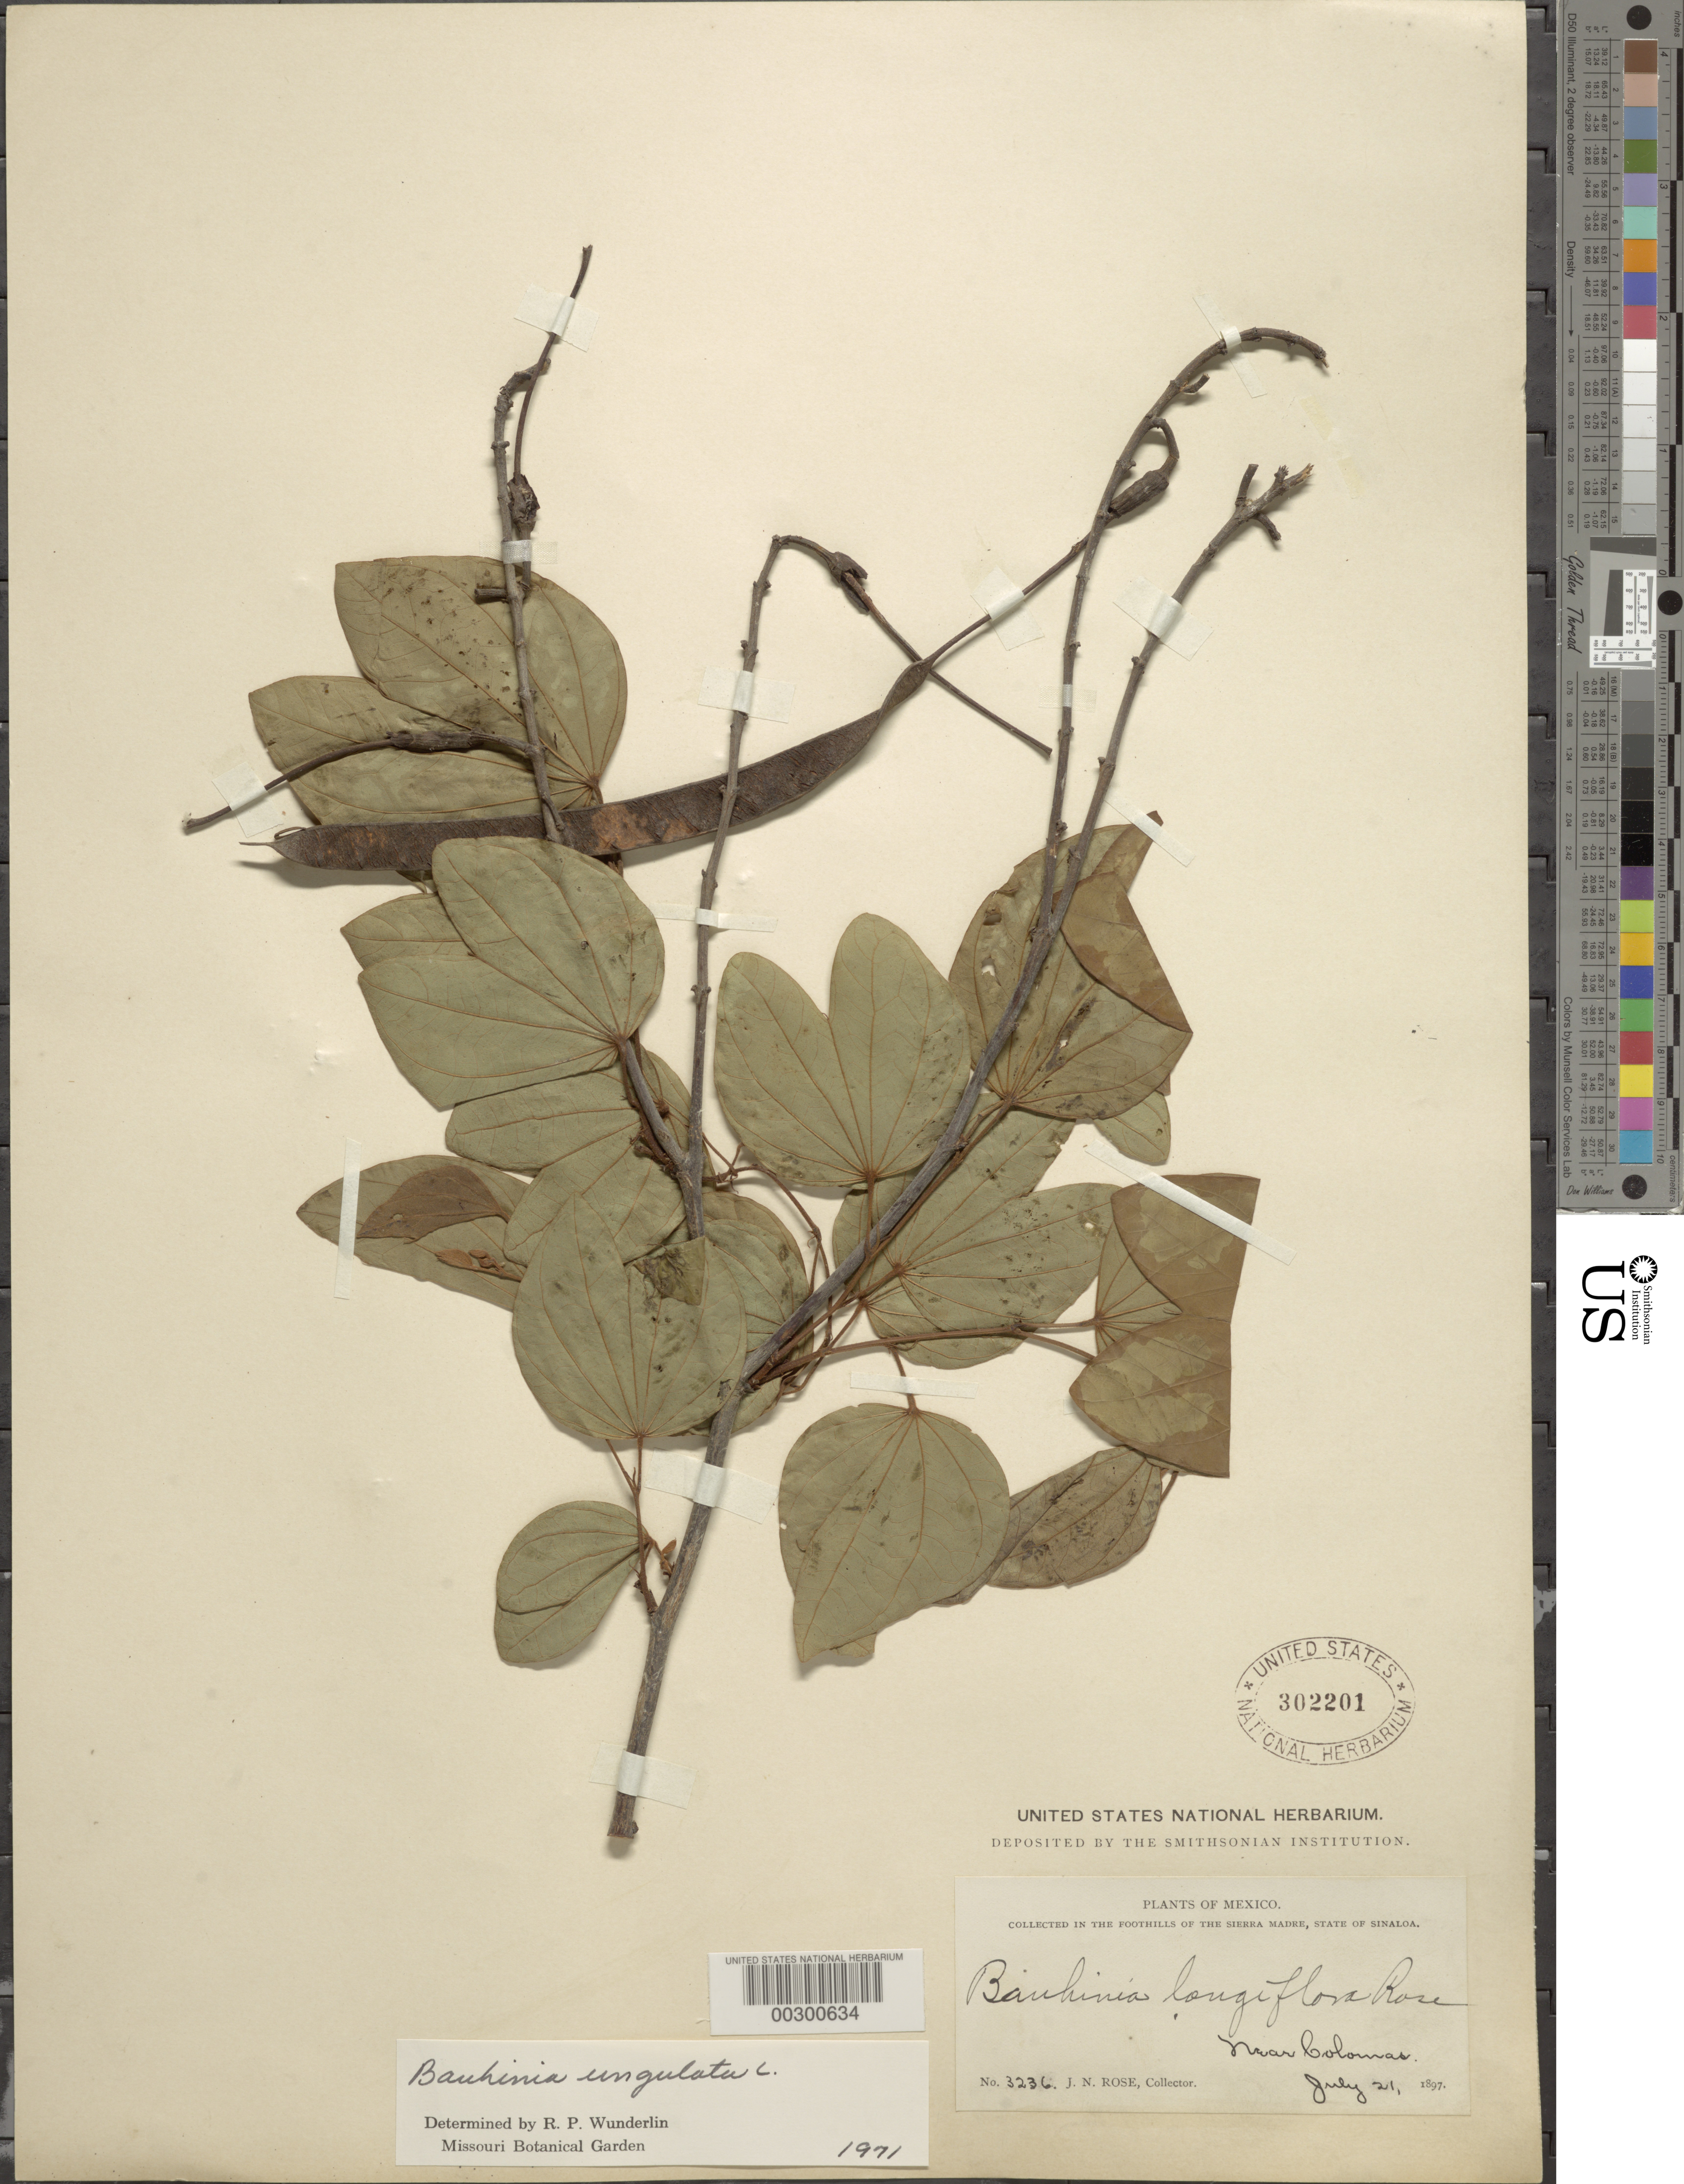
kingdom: Plantae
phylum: Tracheophyta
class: Magnoliopsida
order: Fabales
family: Fabaceae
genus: Bauhinia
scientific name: Bauhinia ungulata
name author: L.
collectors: J. N. Rose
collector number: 3236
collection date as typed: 21 Jul 1897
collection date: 1897-07-21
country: Mexico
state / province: Sinaloa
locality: Near colomas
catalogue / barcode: US 302201